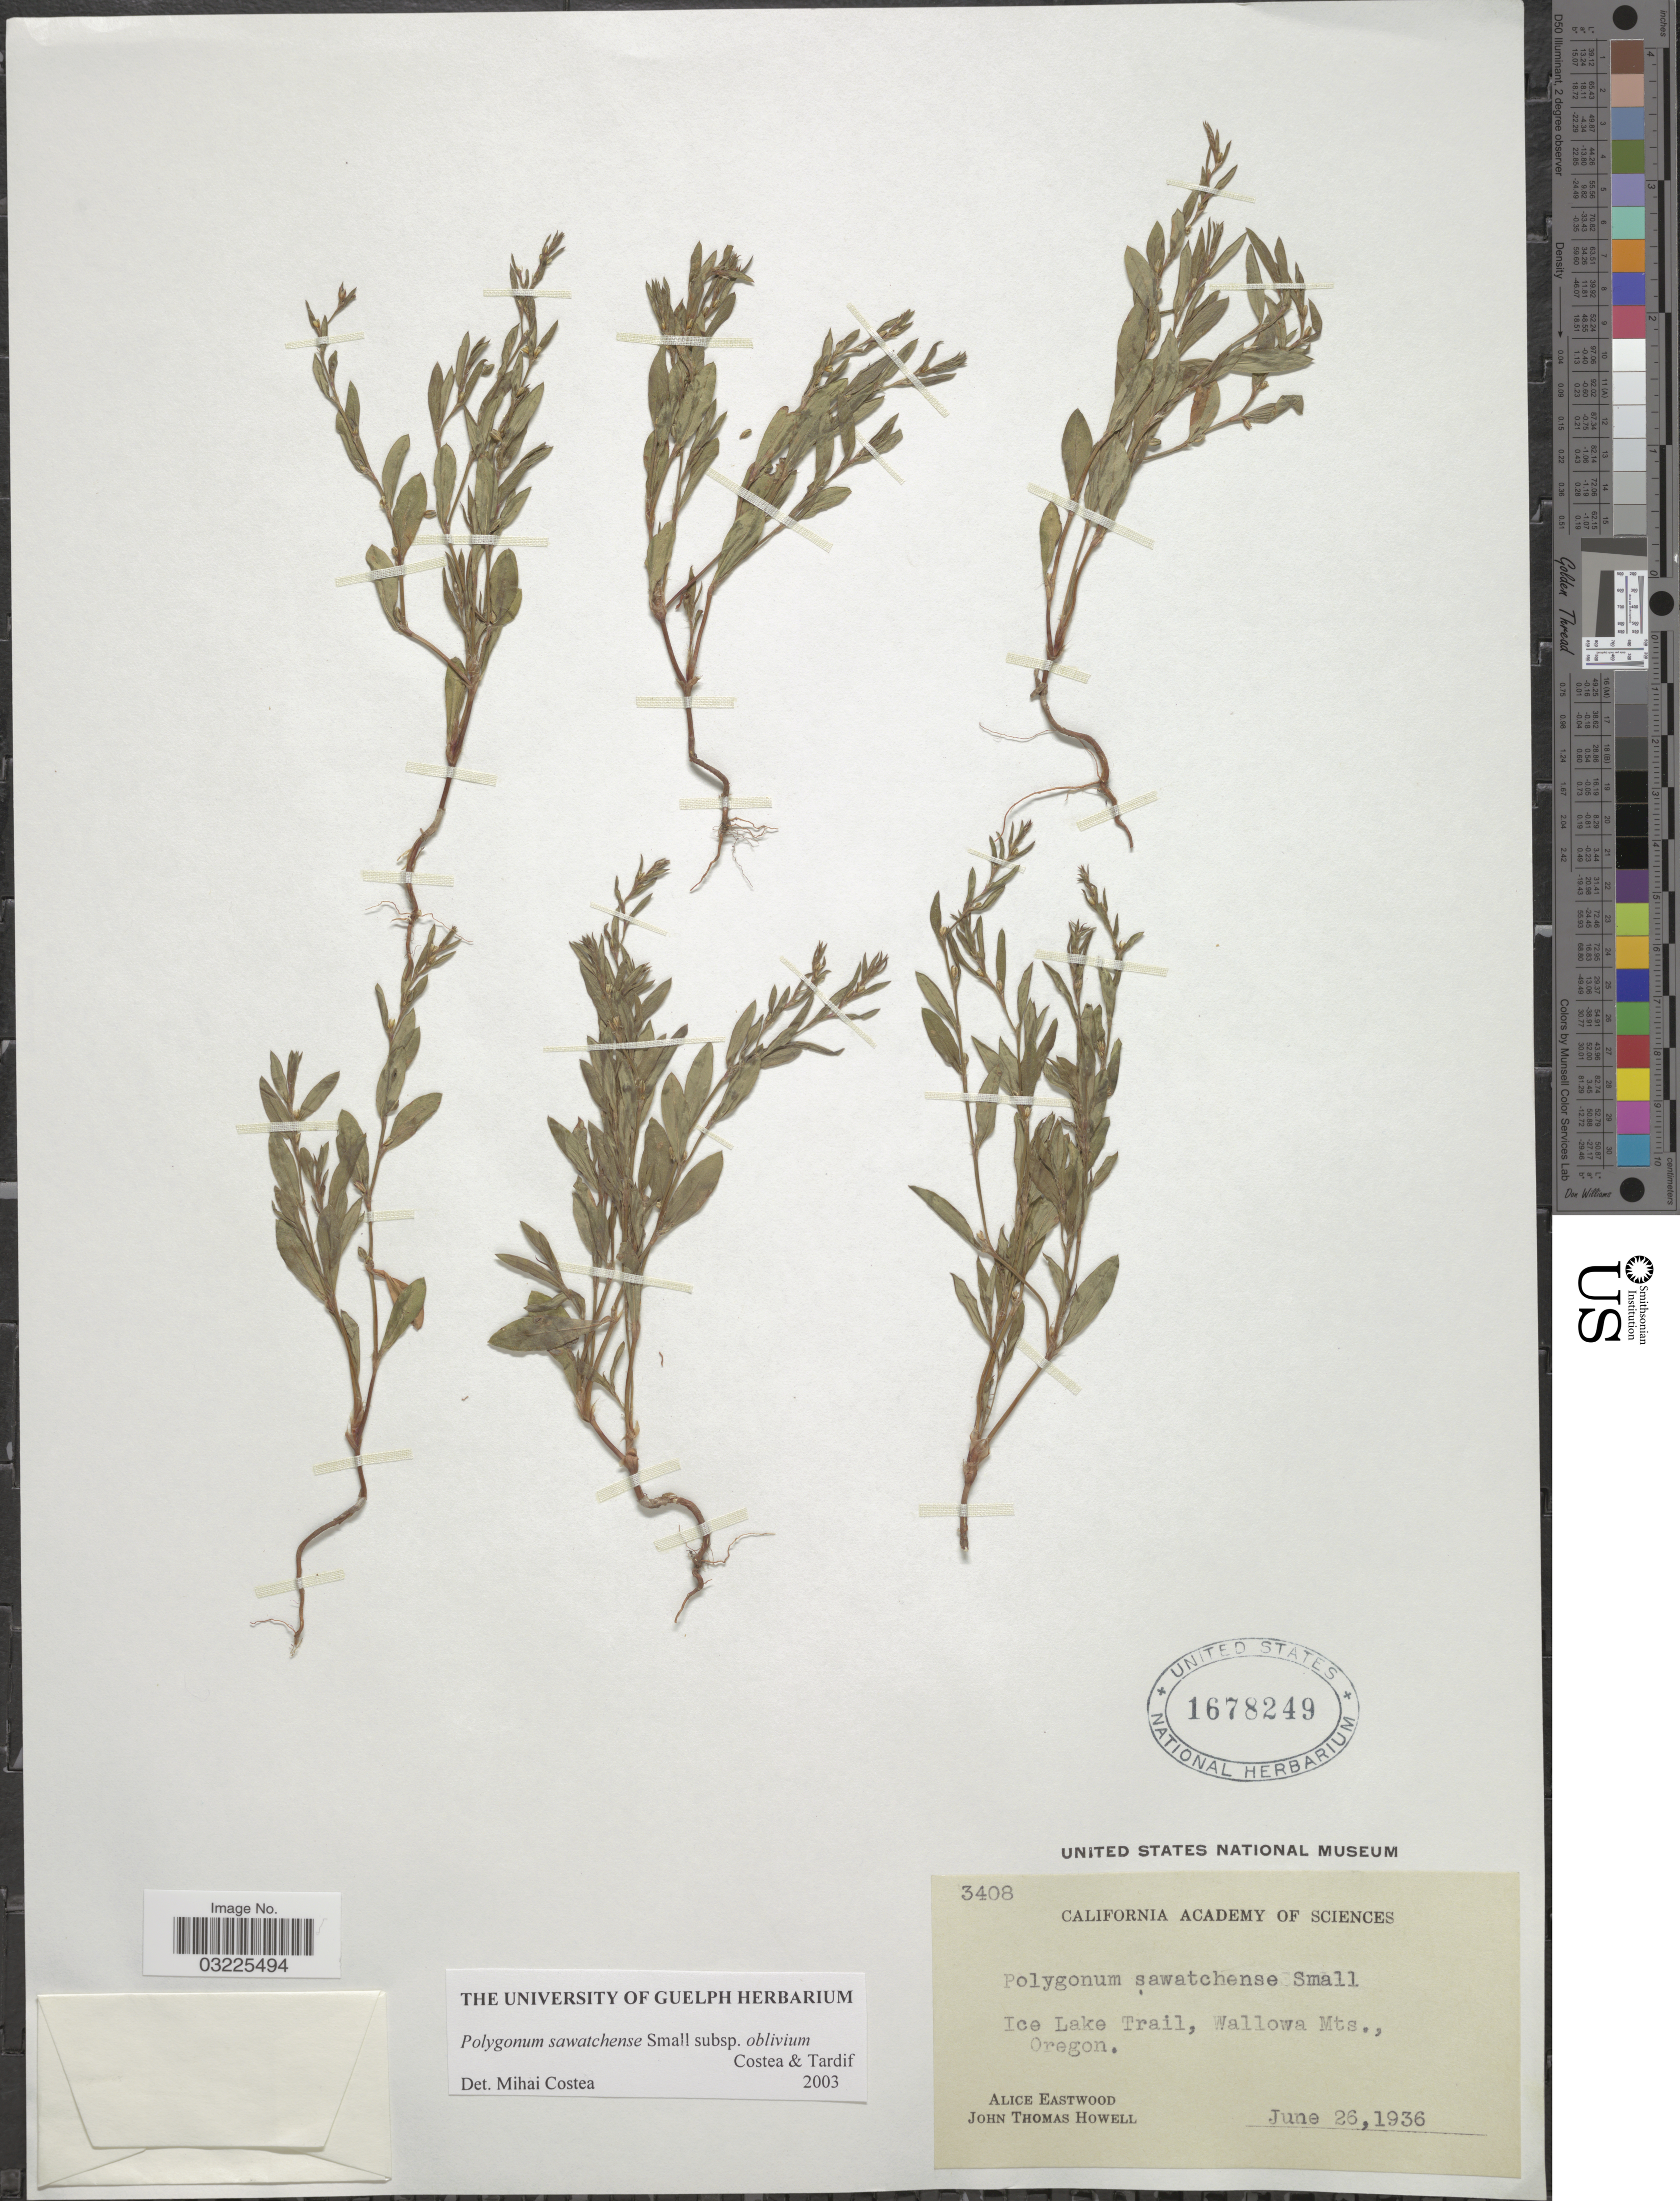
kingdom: Plantae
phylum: Tracheophyta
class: Magnoliopsida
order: Caryophyllales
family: Polygonaceae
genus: Polygonum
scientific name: Polygonum sawatchense subsp. oblivium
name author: Costea & Tardif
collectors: A. Eastwood & J. T. Howell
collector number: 3408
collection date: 1936-06-26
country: United States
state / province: Oregon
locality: Ice Lake Trail, Wallowa Mts.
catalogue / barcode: US 1678249